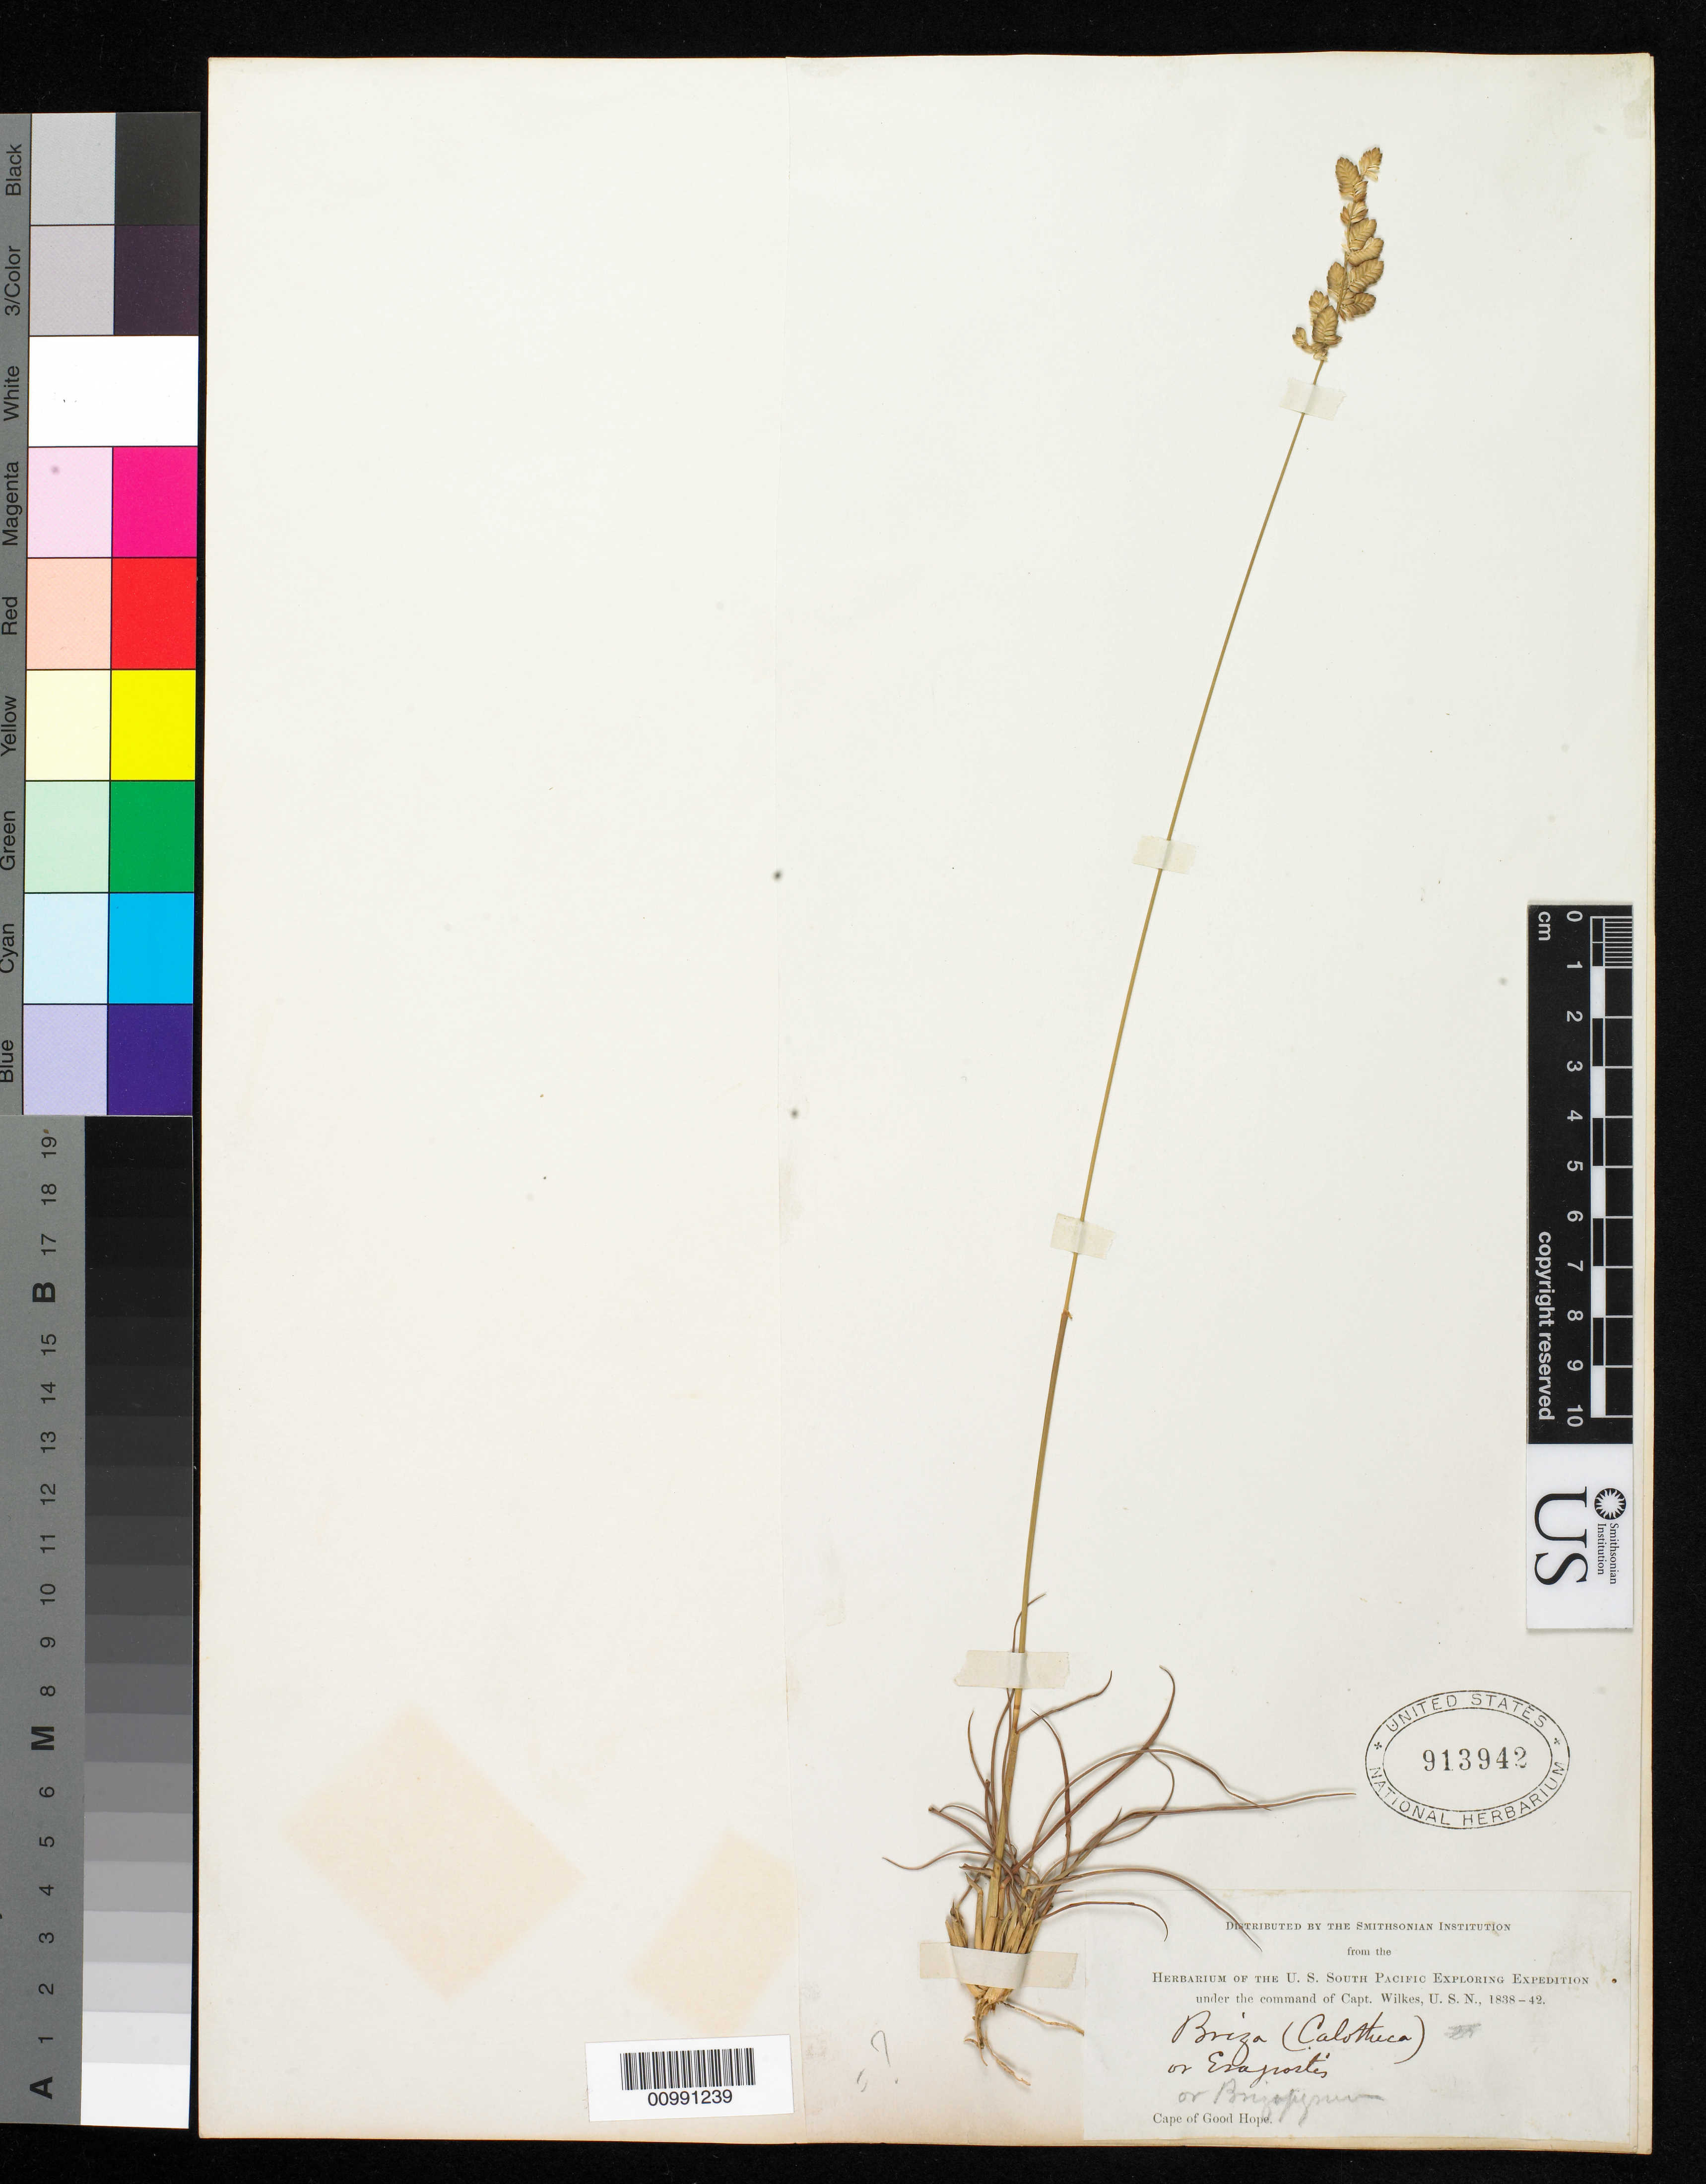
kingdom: Plantae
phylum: Tracheophyta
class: Liliopsida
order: Poales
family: Poaceae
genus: Plagiochloa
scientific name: Plagiochloa uniolae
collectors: Wilkes Explor. Exped.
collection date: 1838/1842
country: South Africa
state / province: Western Cape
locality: Cape of Good Hope. Cape Town.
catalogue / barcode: US 913942